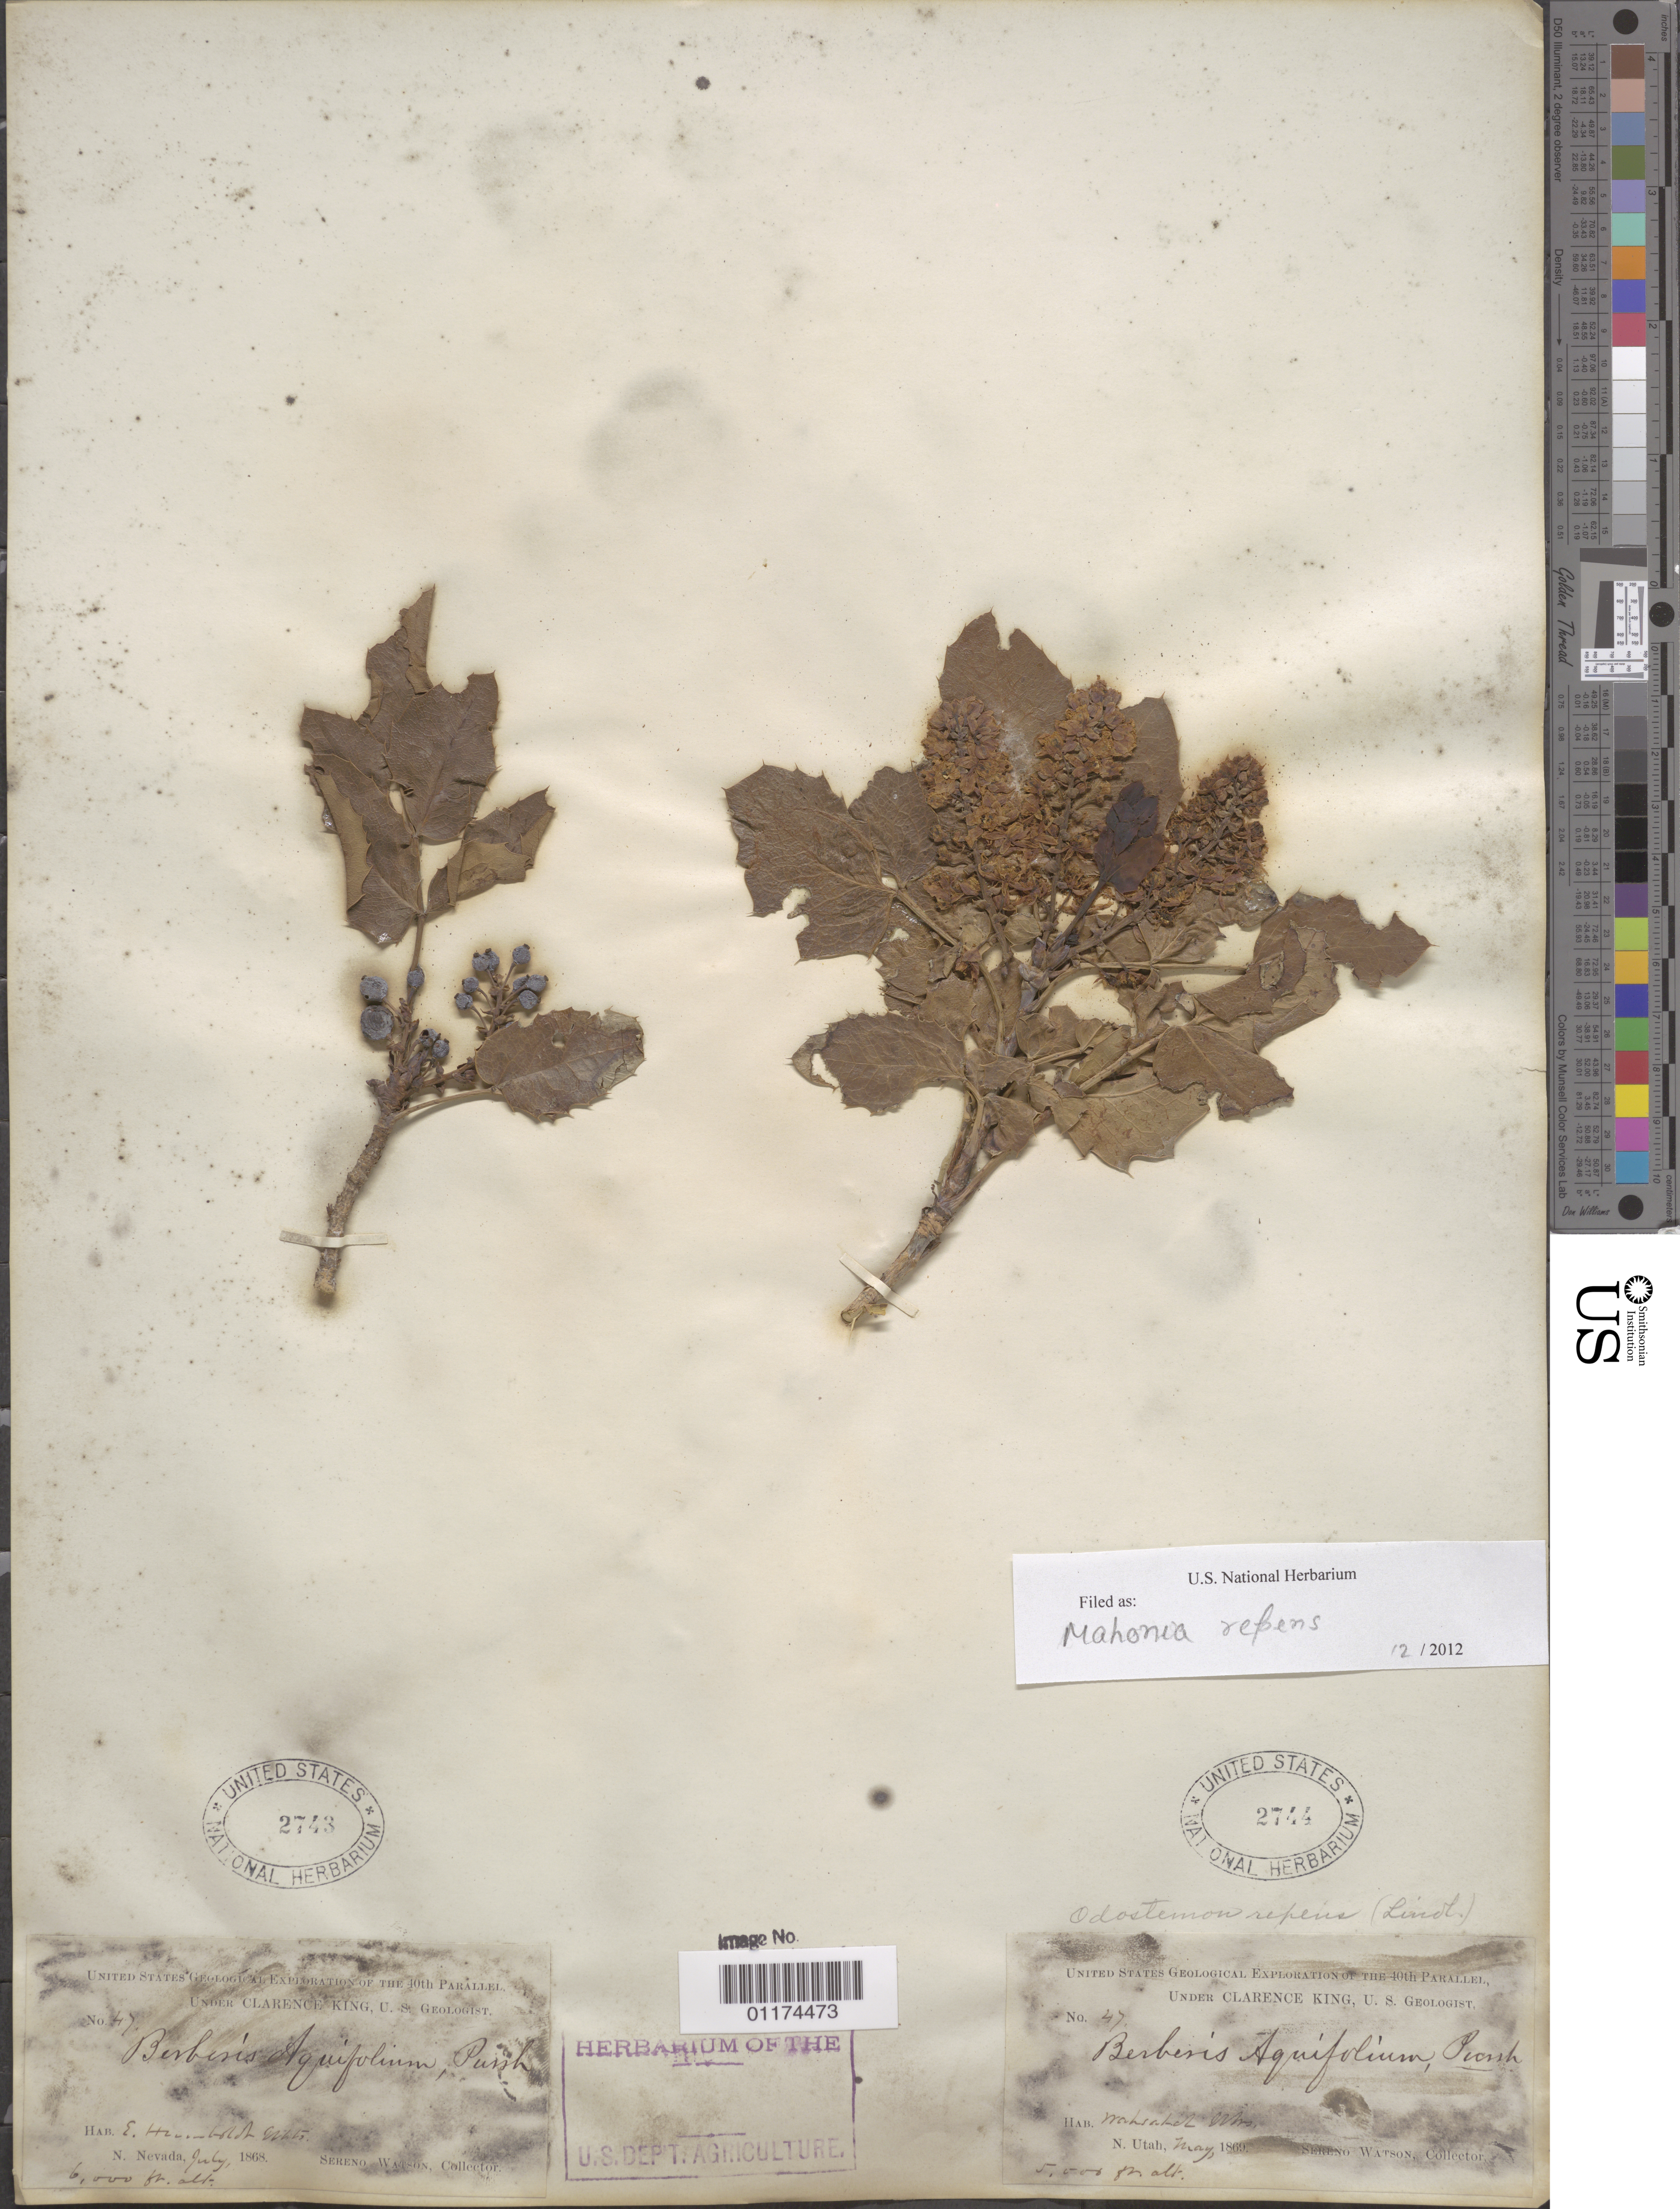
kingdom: Plantae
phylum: Tracheophyta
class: Magnoliopsida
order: Ranunculales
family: Berberidaceae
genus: Mahonia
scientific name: Mahonia repens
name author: (Lindl.) G. Don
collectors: S. Watson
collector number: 47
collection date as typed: Jul 1868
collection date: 1868-07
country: United States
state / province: Nevada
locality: East Humboldt Mtns.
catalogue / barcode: US 2743-2